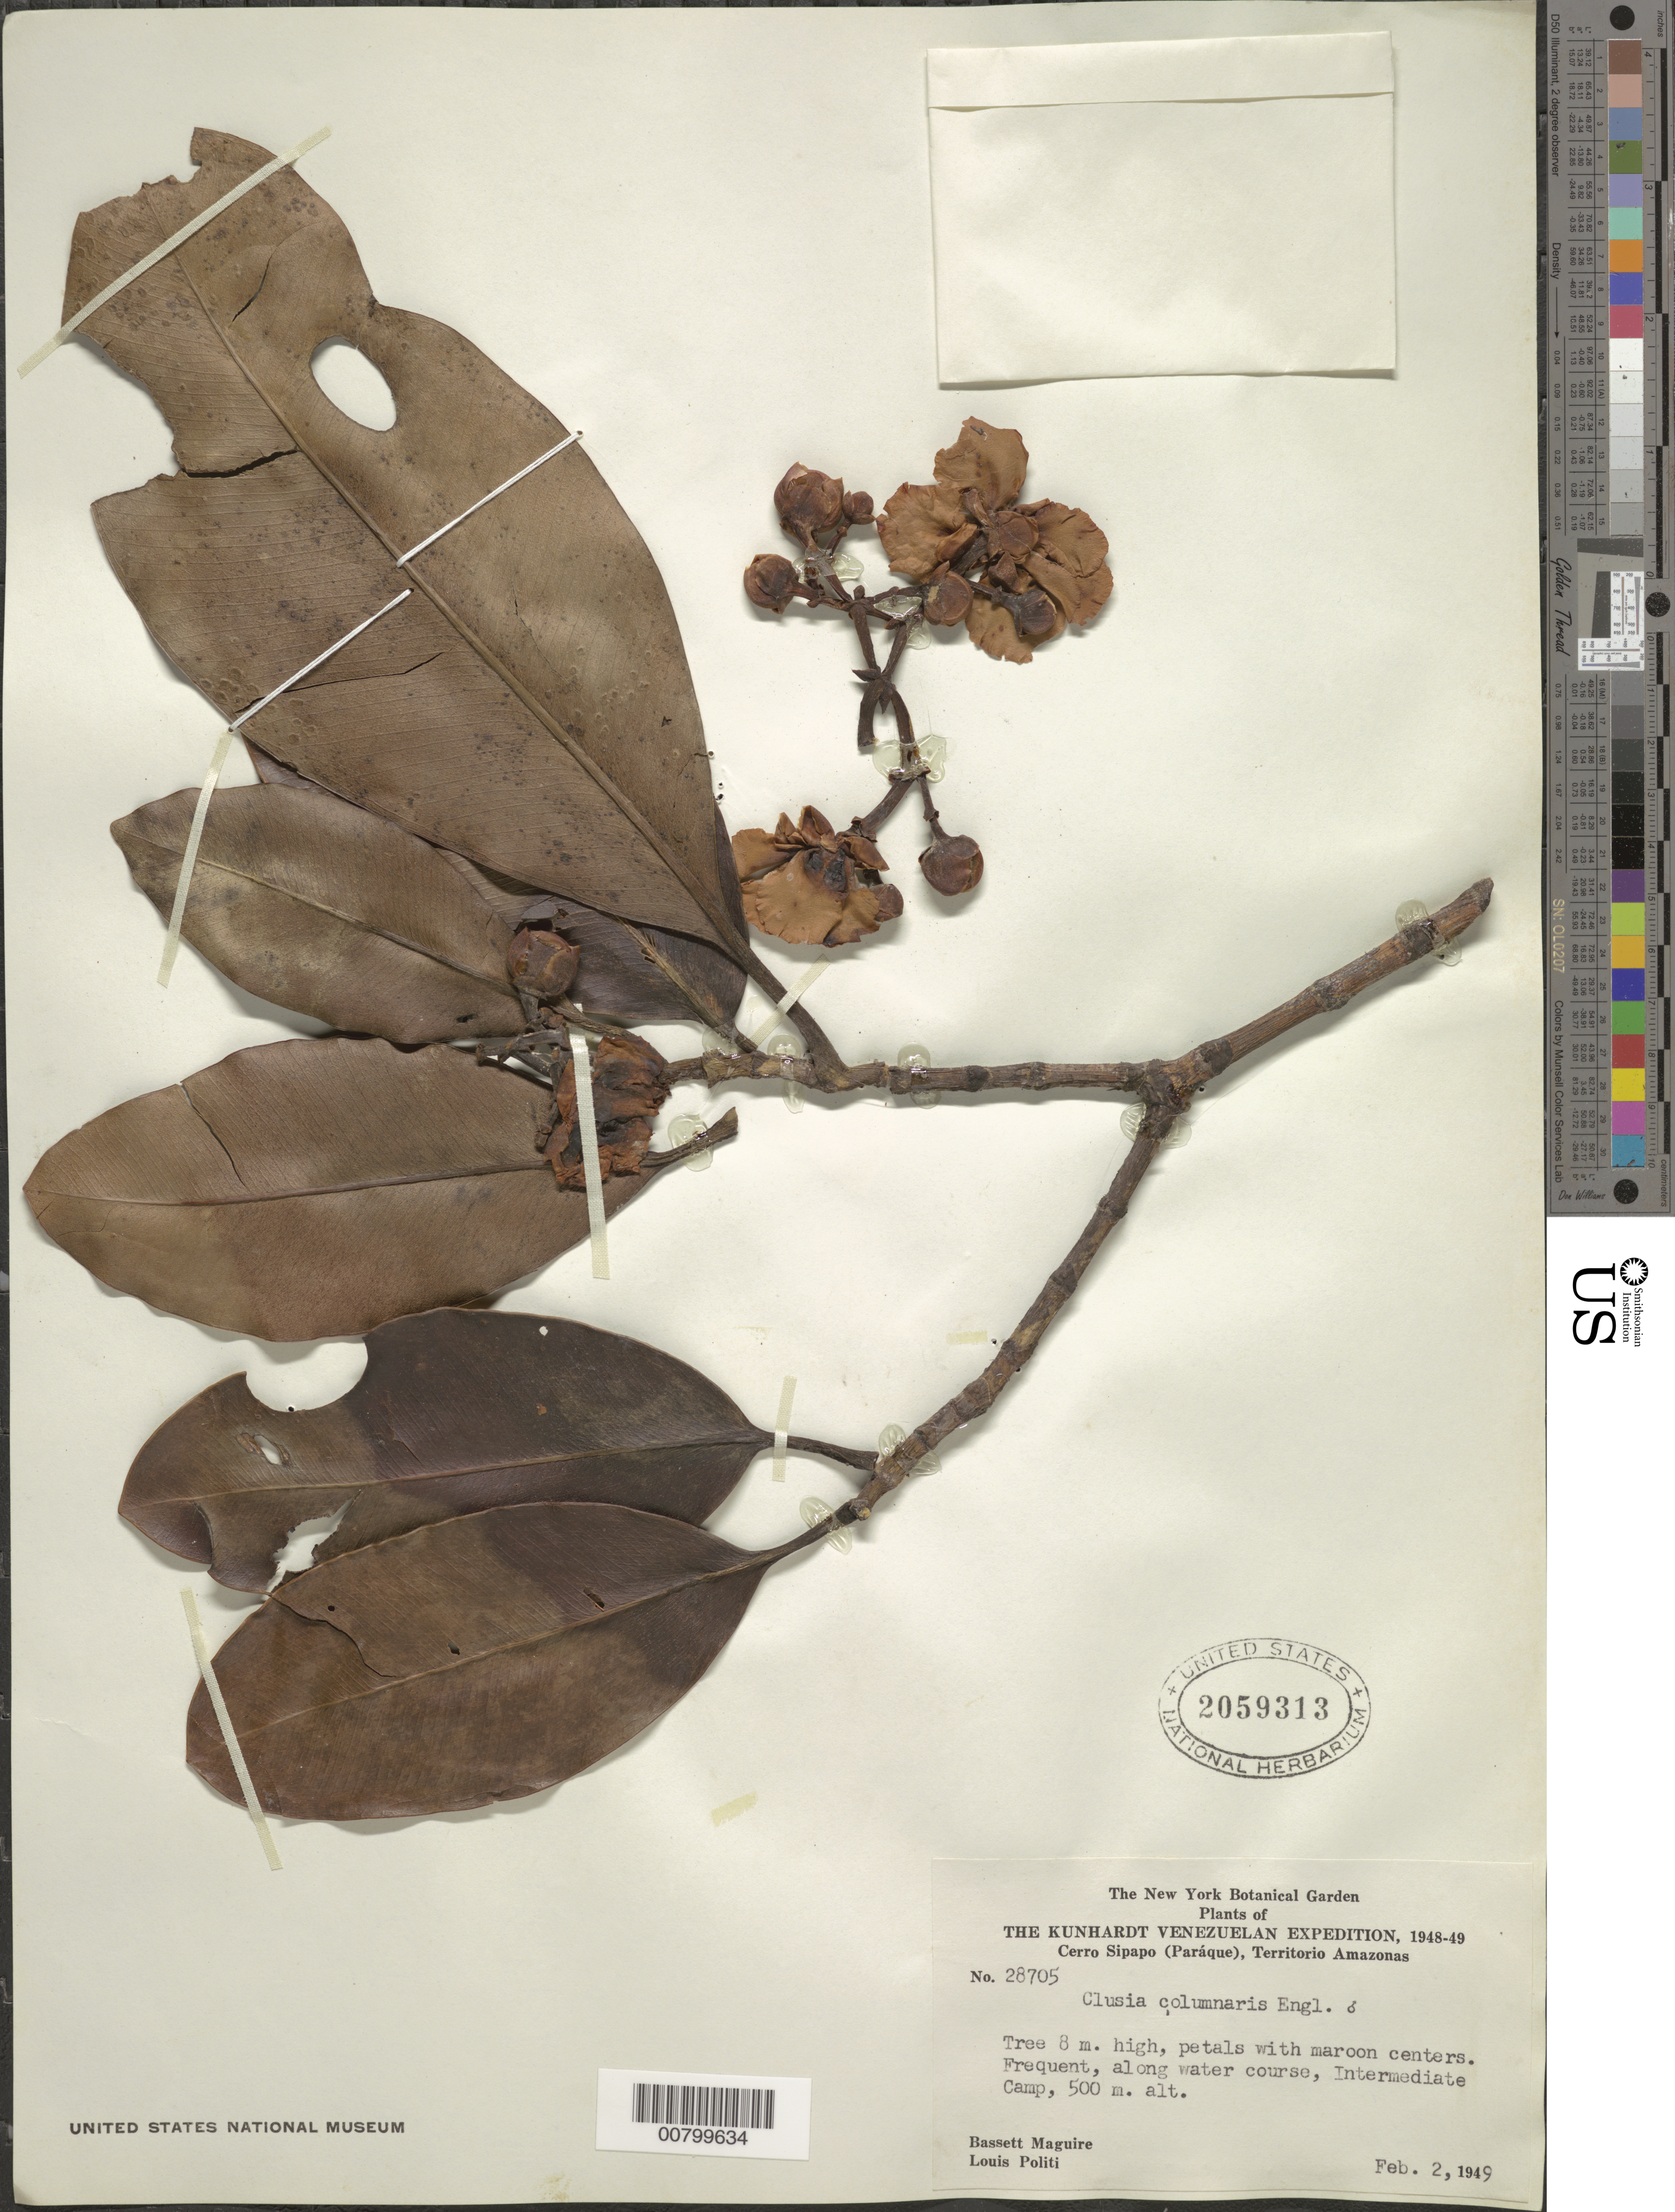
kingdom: Plantae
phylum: Tracheophyta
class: Magnoliopsida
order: Malpighiales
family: Clusiaceae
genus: Clusia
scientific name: Clusia columnaris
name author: Engl.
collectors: B. Maguire & L. Politi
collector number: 28705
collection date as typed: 2-Feb-49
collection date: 1949-02-02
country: Venezuela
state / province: Amazonas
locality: Cerro Sipapo (Paráque), Intermediate Camp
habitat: Along open water course above intermediate camp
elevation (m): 500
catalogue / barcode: US 2059313